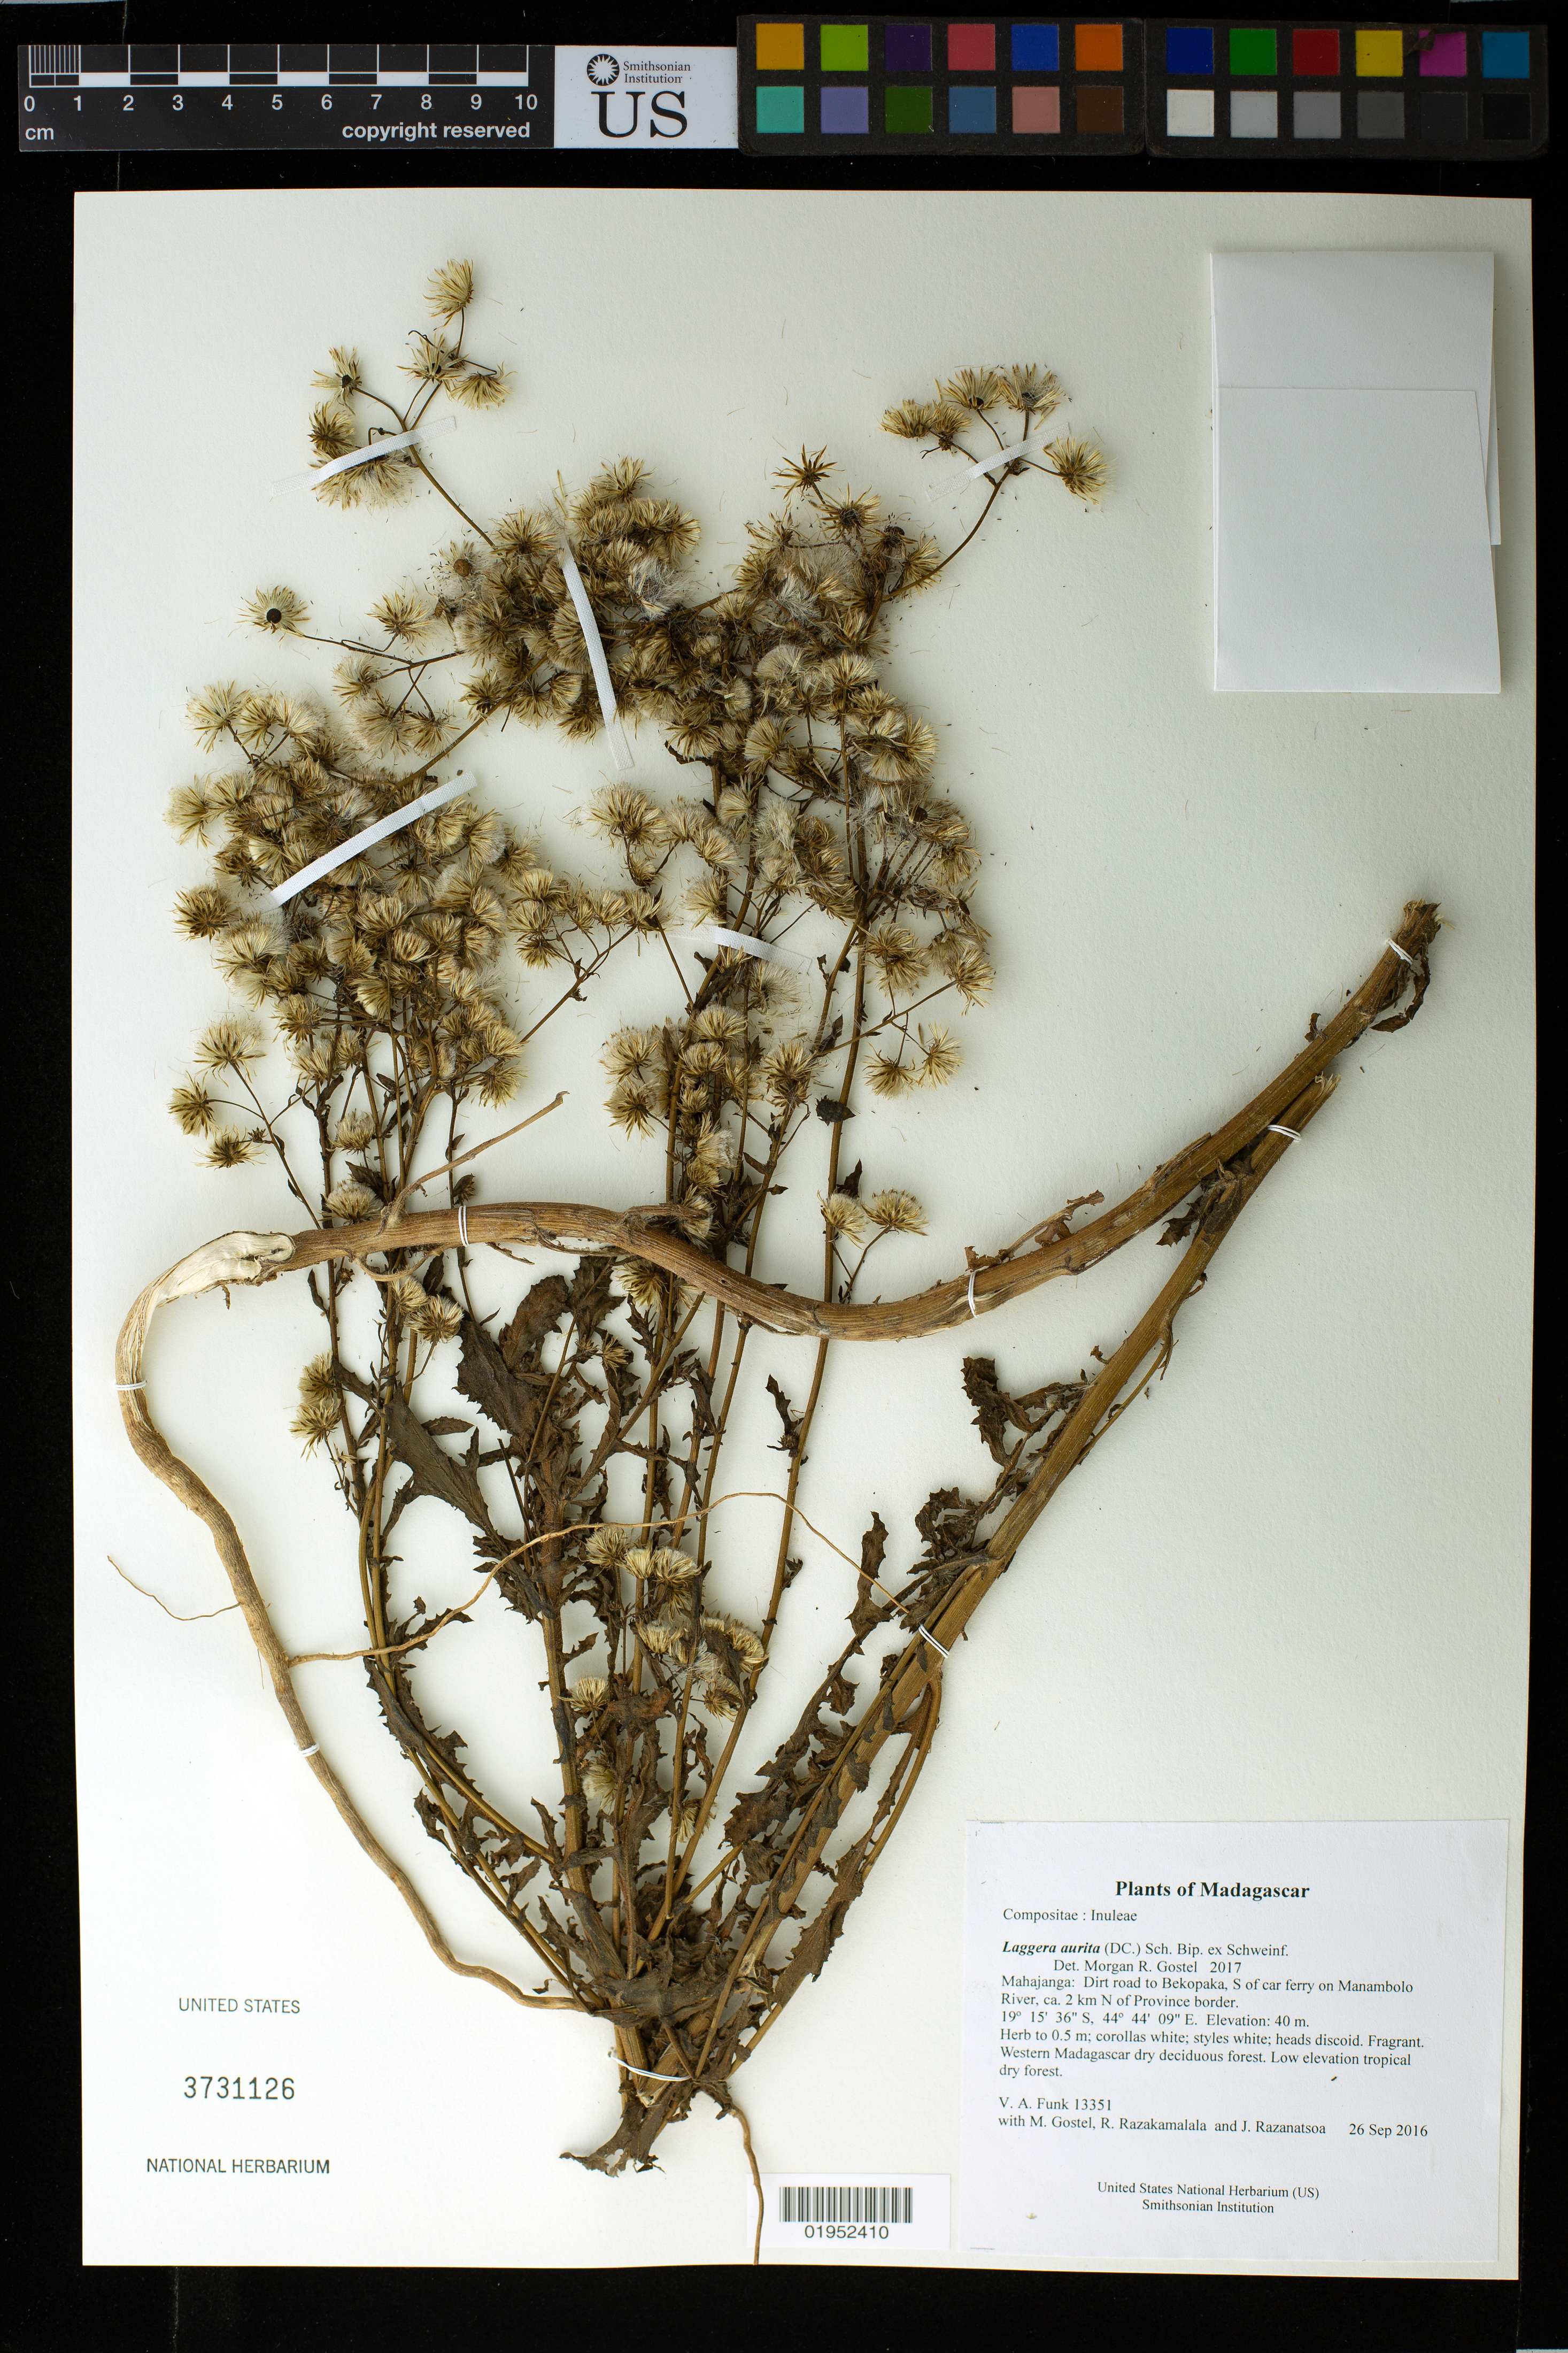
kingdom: Plantae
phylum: Tracheophyta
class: Magnoliopsida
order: Asterales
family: Asteraceae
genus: Laggera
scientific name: Laggera aurita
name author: (DC.) Sch. Bip. ex Schweinf.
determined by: Gostel, M. R.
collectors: M. R. Gostel, R. Razakamalala & J. Razanatsoa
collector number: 13351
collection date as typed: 26 Sep 2016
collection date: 2016-09-26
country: Madagascar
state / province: Menabe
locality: Dirt road to Bekopaka, S of car ferry on Manambolo River, ca. 2 km N of Province border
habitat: Western Madagascar dry deciduous forest. Low elevation tropical dry forest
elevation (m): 40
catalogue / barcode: US 3731126